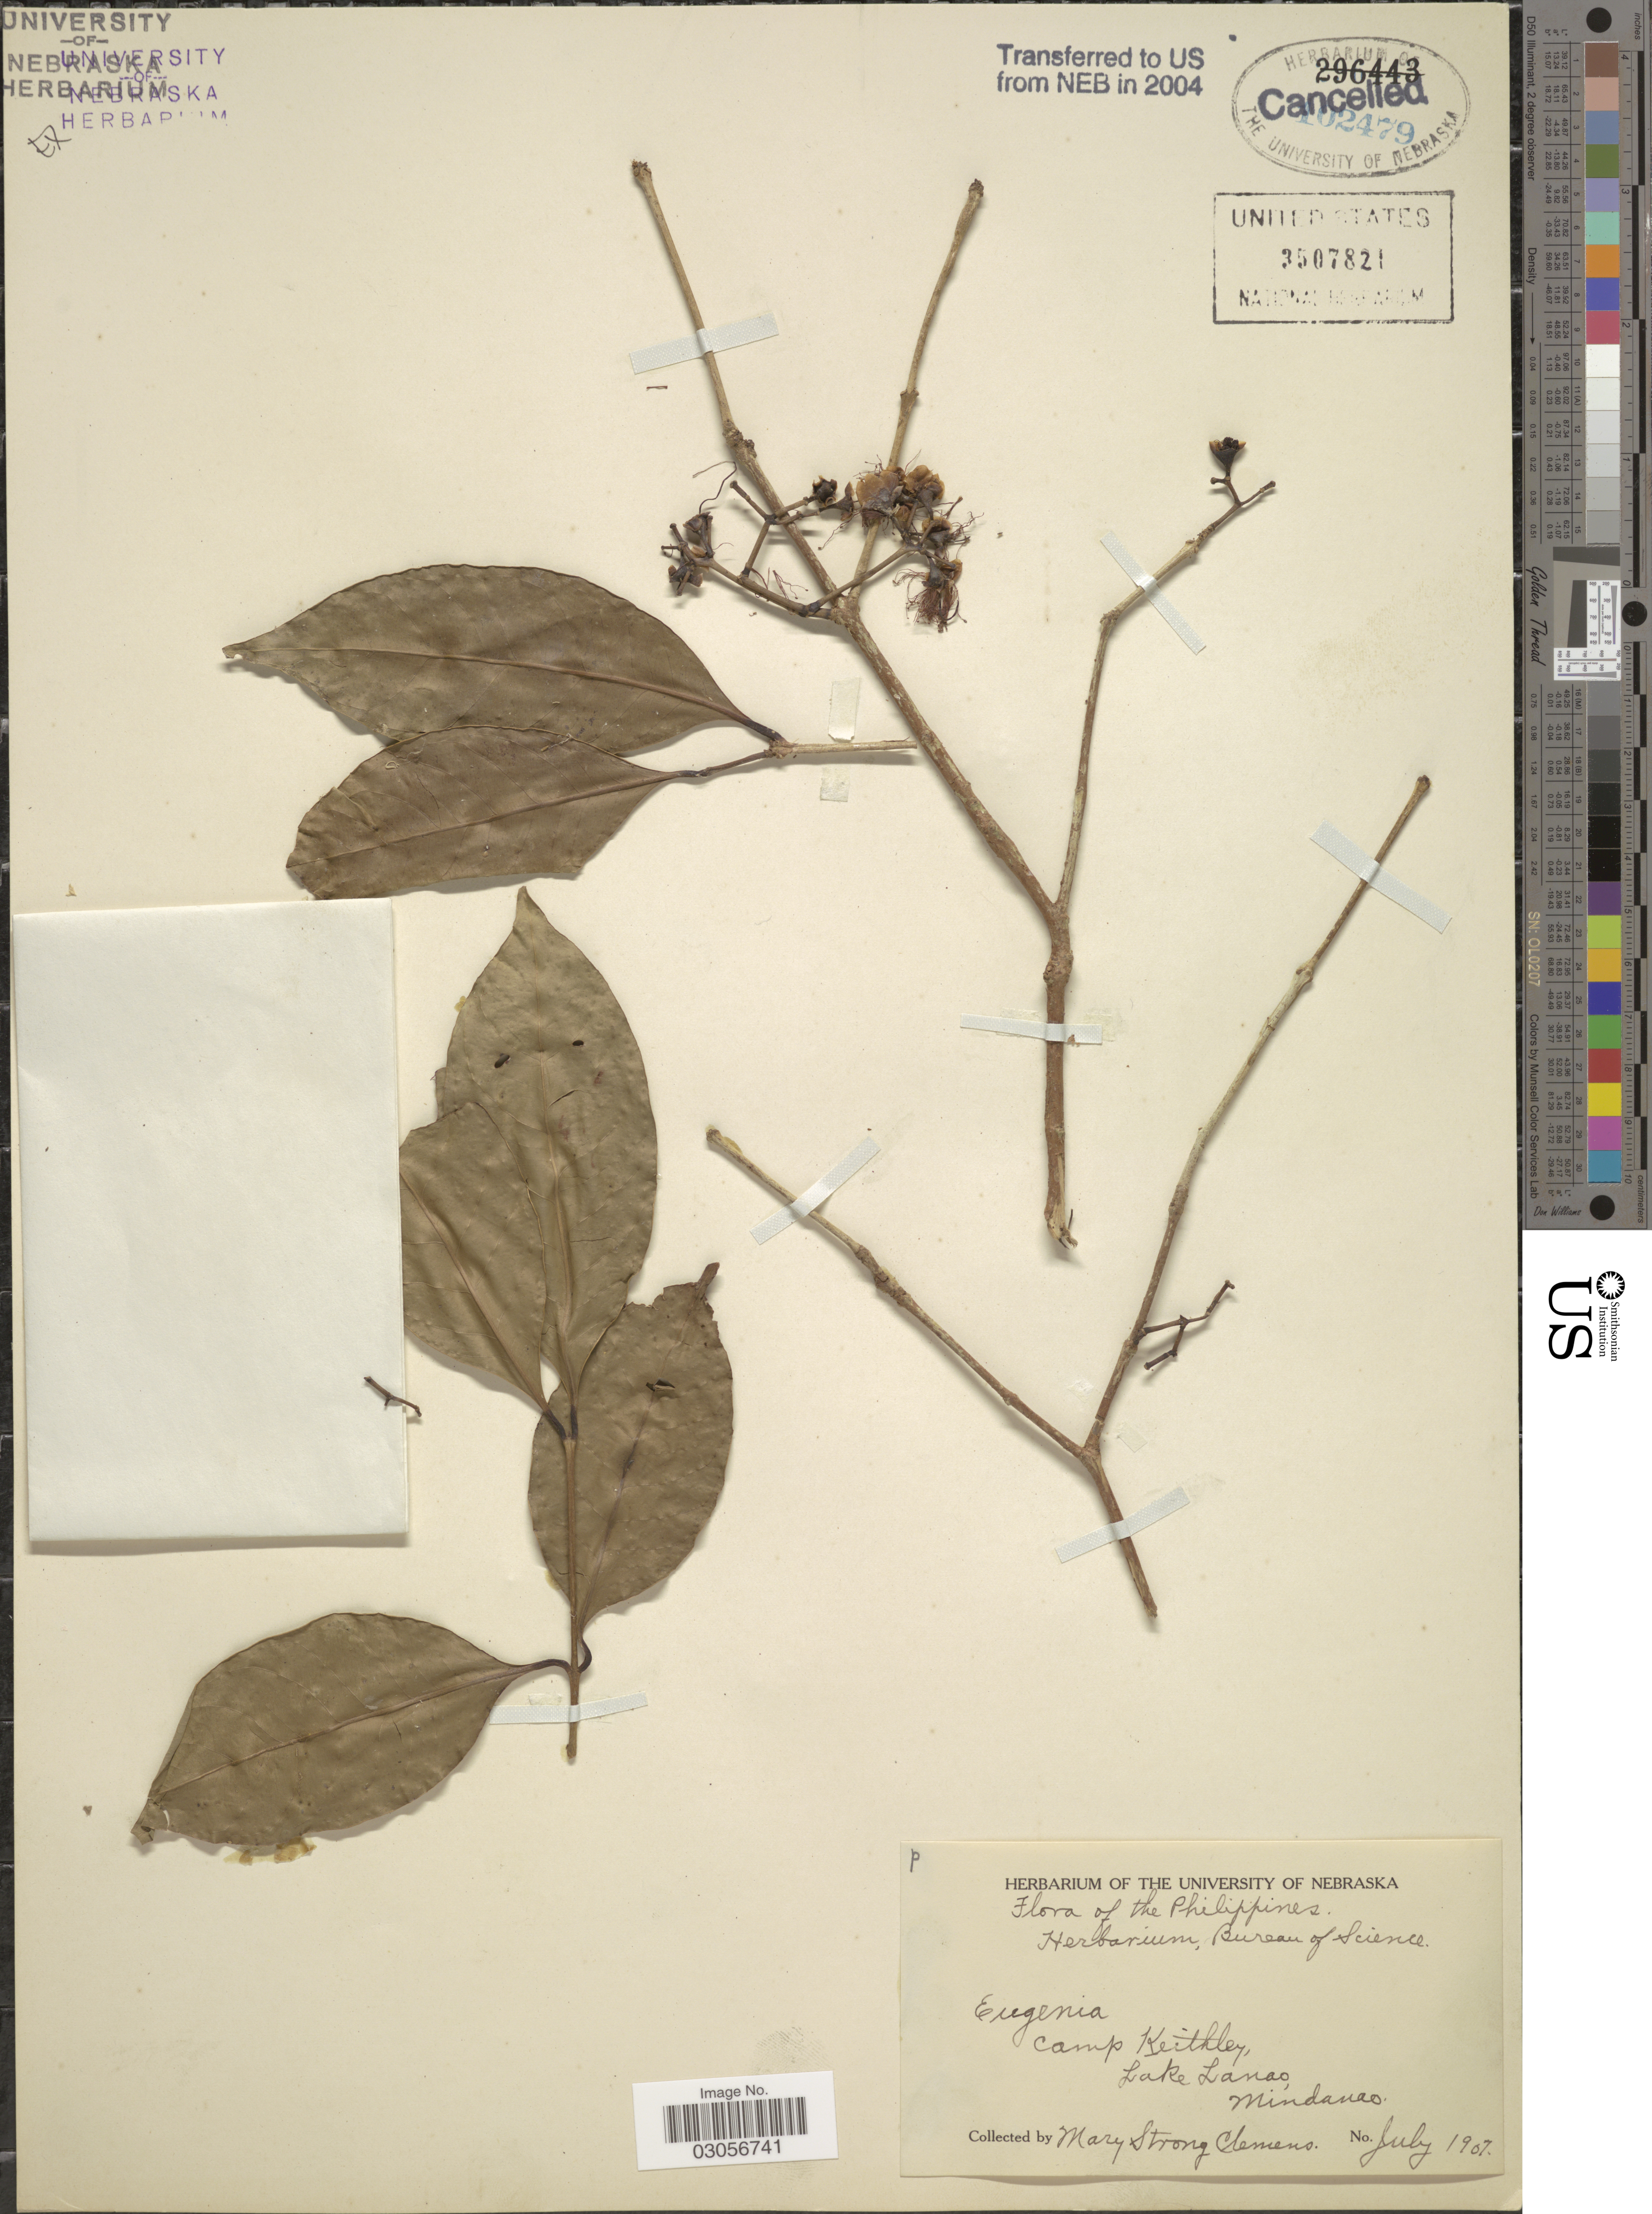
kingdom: Plantae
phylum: Tracheophyta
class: Magnoliopsida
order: Myrtales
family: Myrtaceae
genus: Syzygium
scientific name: Syzygium sp.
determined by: Strong, M. T., (US), Smithsonian Institution - National Museum of Natural History (UNITED STATES)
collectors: M. S. Clemens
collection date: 1907-07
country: Philippines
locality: Camp Keithley, Lake Lanao, Mindanao.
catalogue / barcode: US 3507821